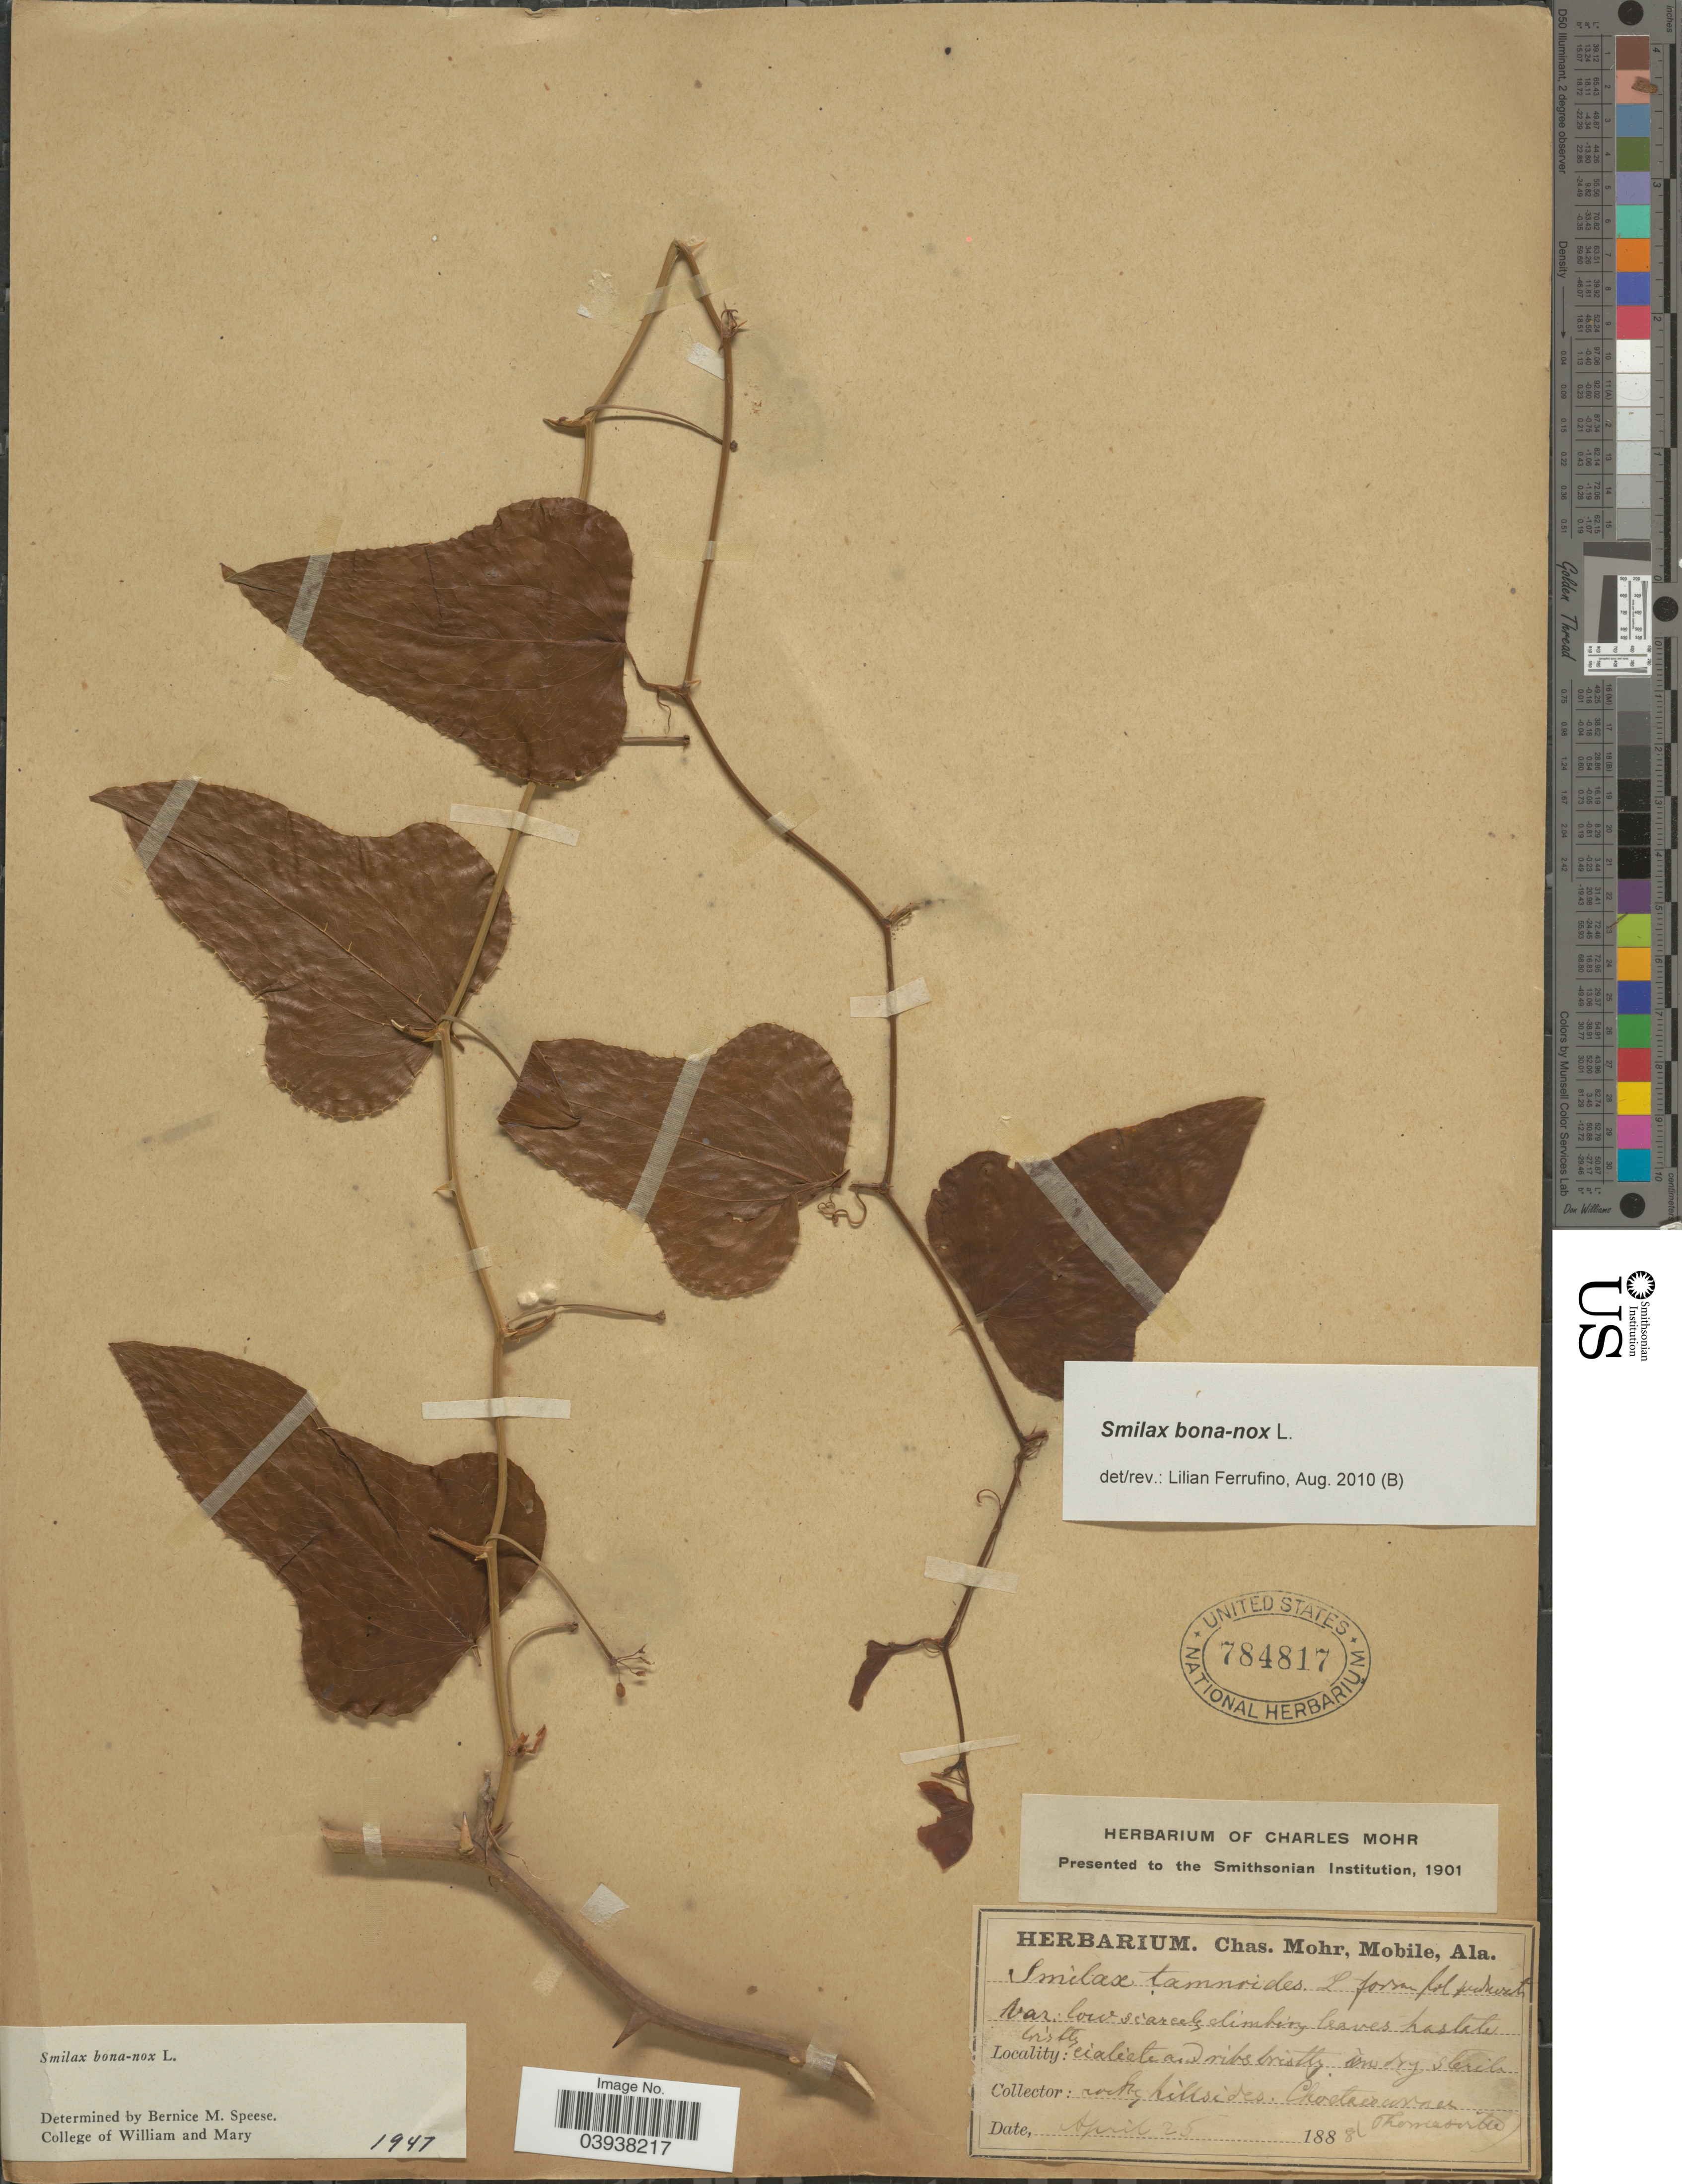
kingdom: Plantae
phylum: Tracheophyta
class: Liliopsida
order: Liliales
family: Smilacaceae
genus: Smilax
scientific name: Smilax bona-nox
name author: L.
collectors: ex herb. Charles Mohr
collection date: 1888-04-25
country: United States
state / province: Alabama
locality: Rocky hillside. Choctaw corner (Thomasville).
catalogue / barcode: US 784817